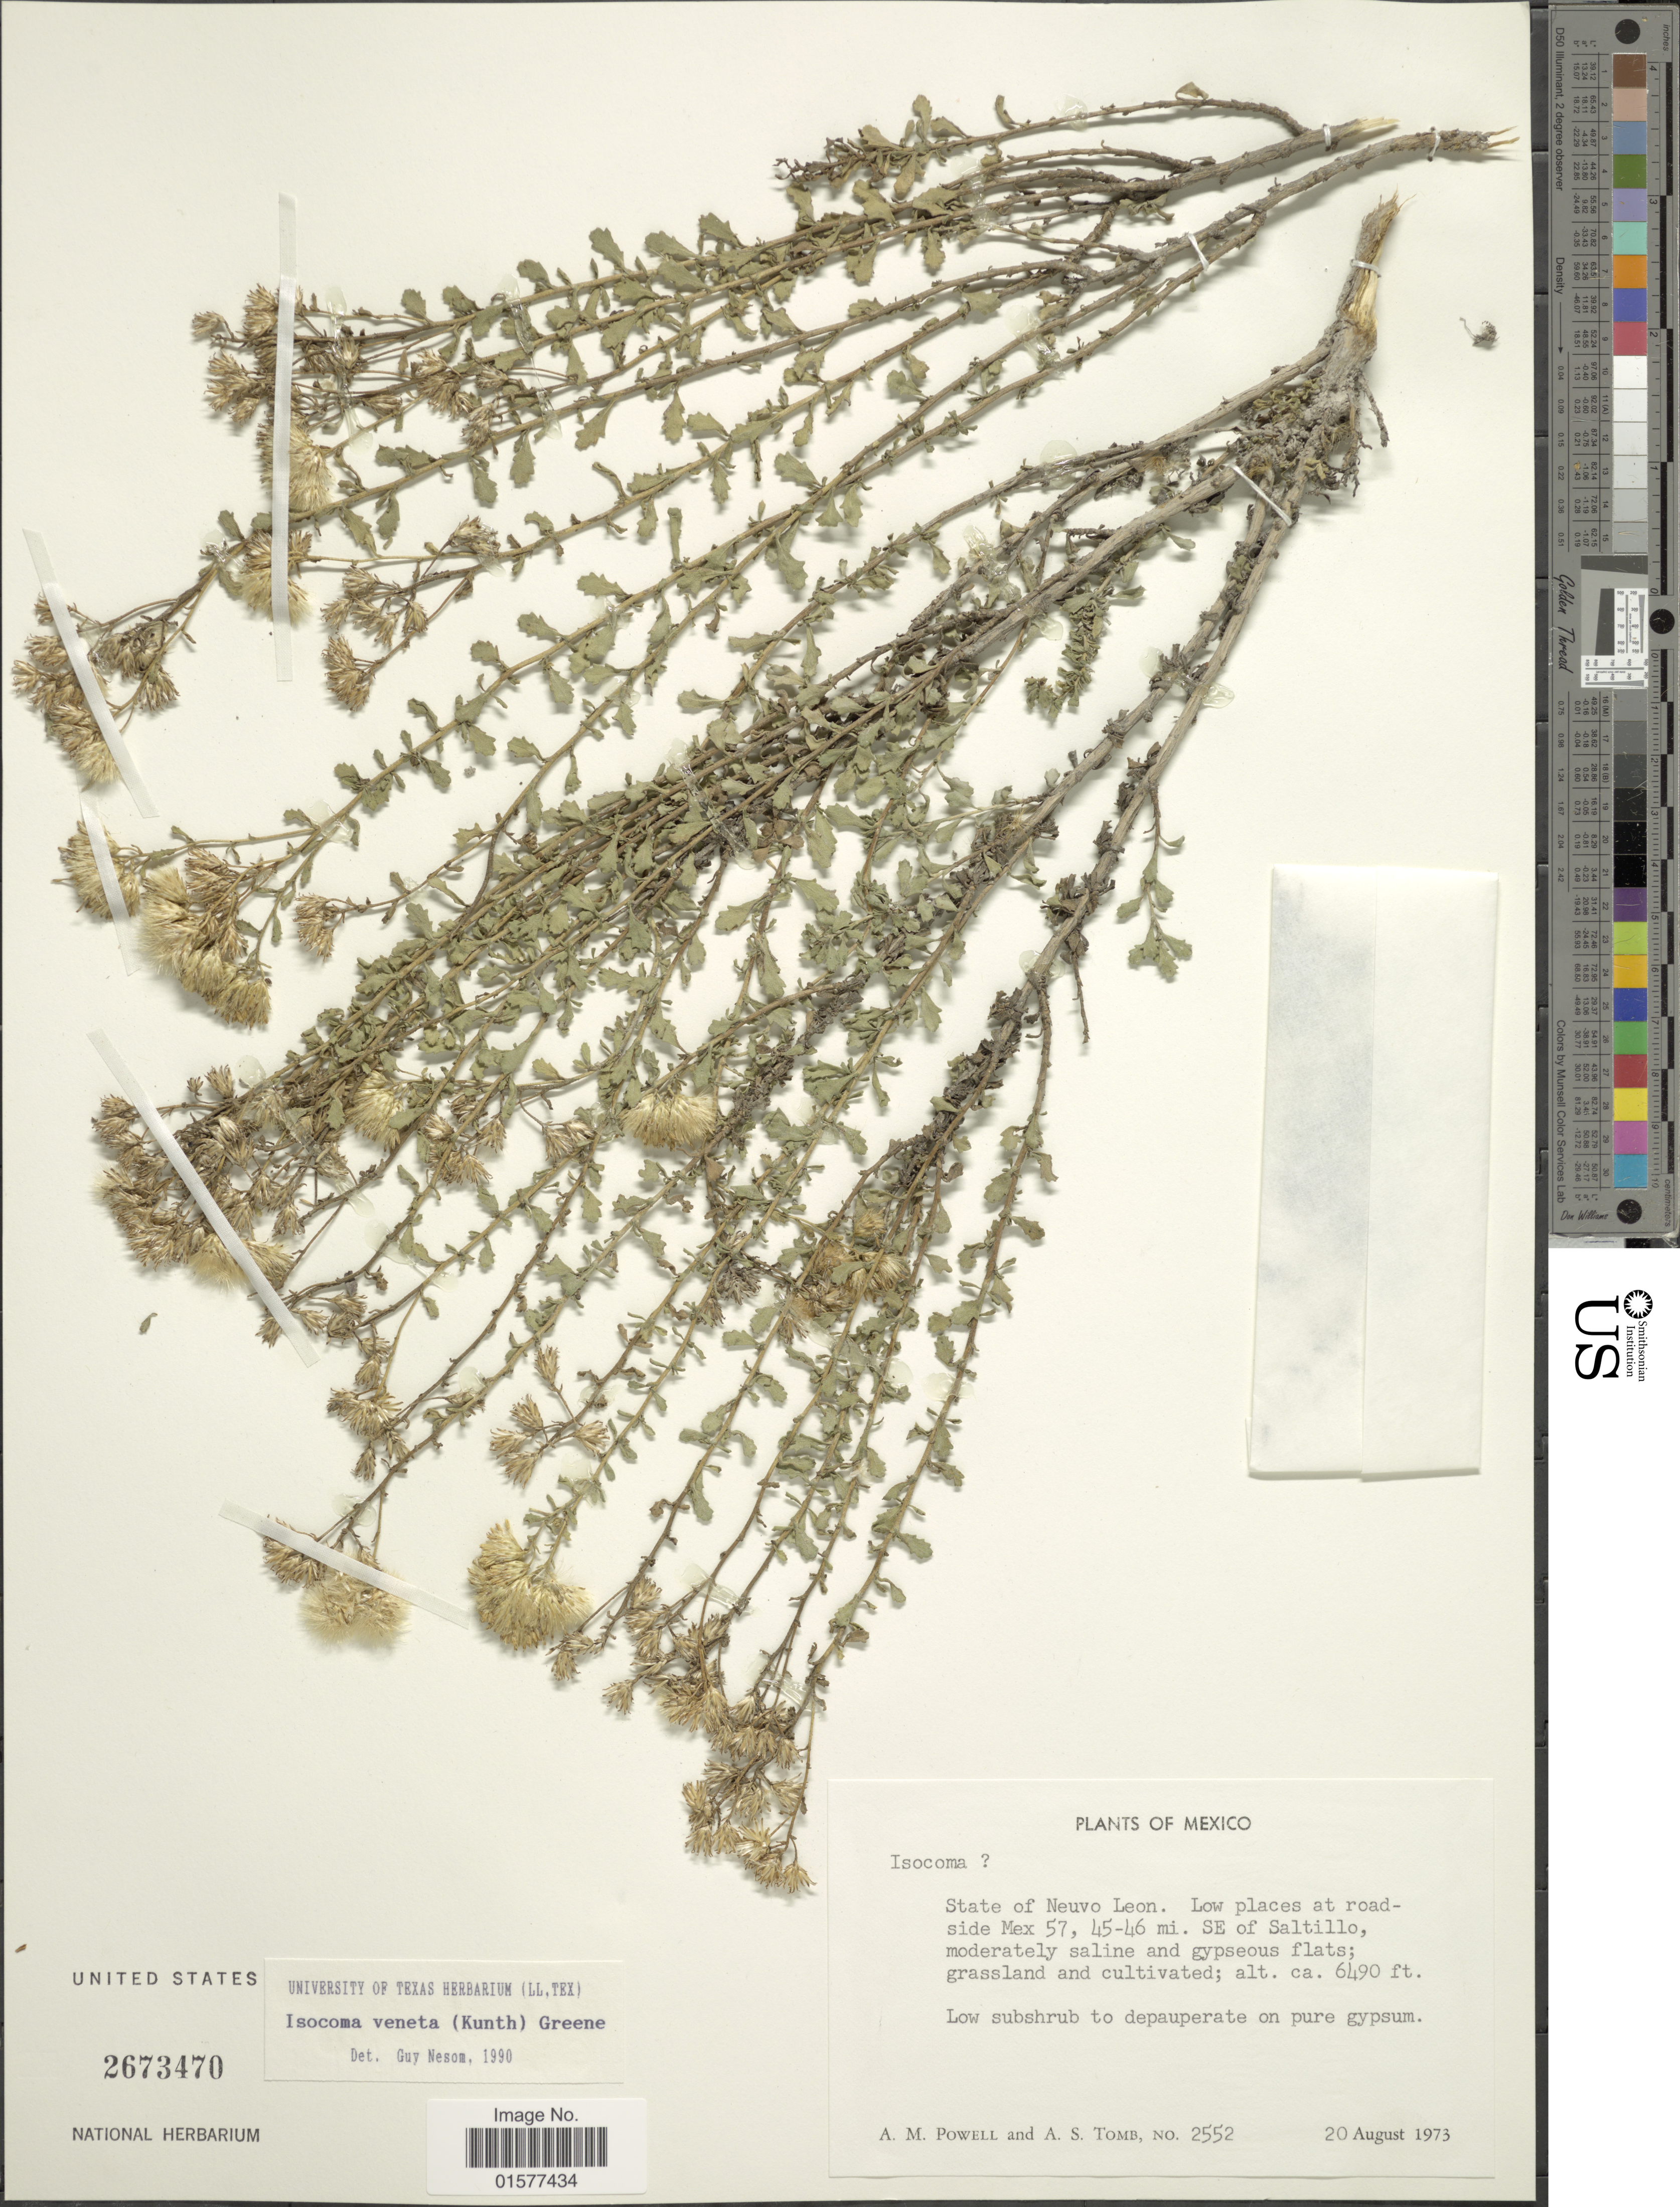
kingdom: Plantae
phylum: Tracheophyta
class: Magnoliopsida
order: Asterales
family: Asteraceae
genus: Isocoma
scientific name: Isocoma veneta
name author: (Kunth) Greene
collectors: A. M. Powell & A. Tomb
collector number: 2552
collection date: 1973-08-20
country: Mexico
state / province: Nuevo León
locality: State of Nuevo Leon, Low ;places at roadside Mex. 57, 45-46 mi. SE of Saltillo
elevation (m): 1978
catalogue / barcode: US 2673470